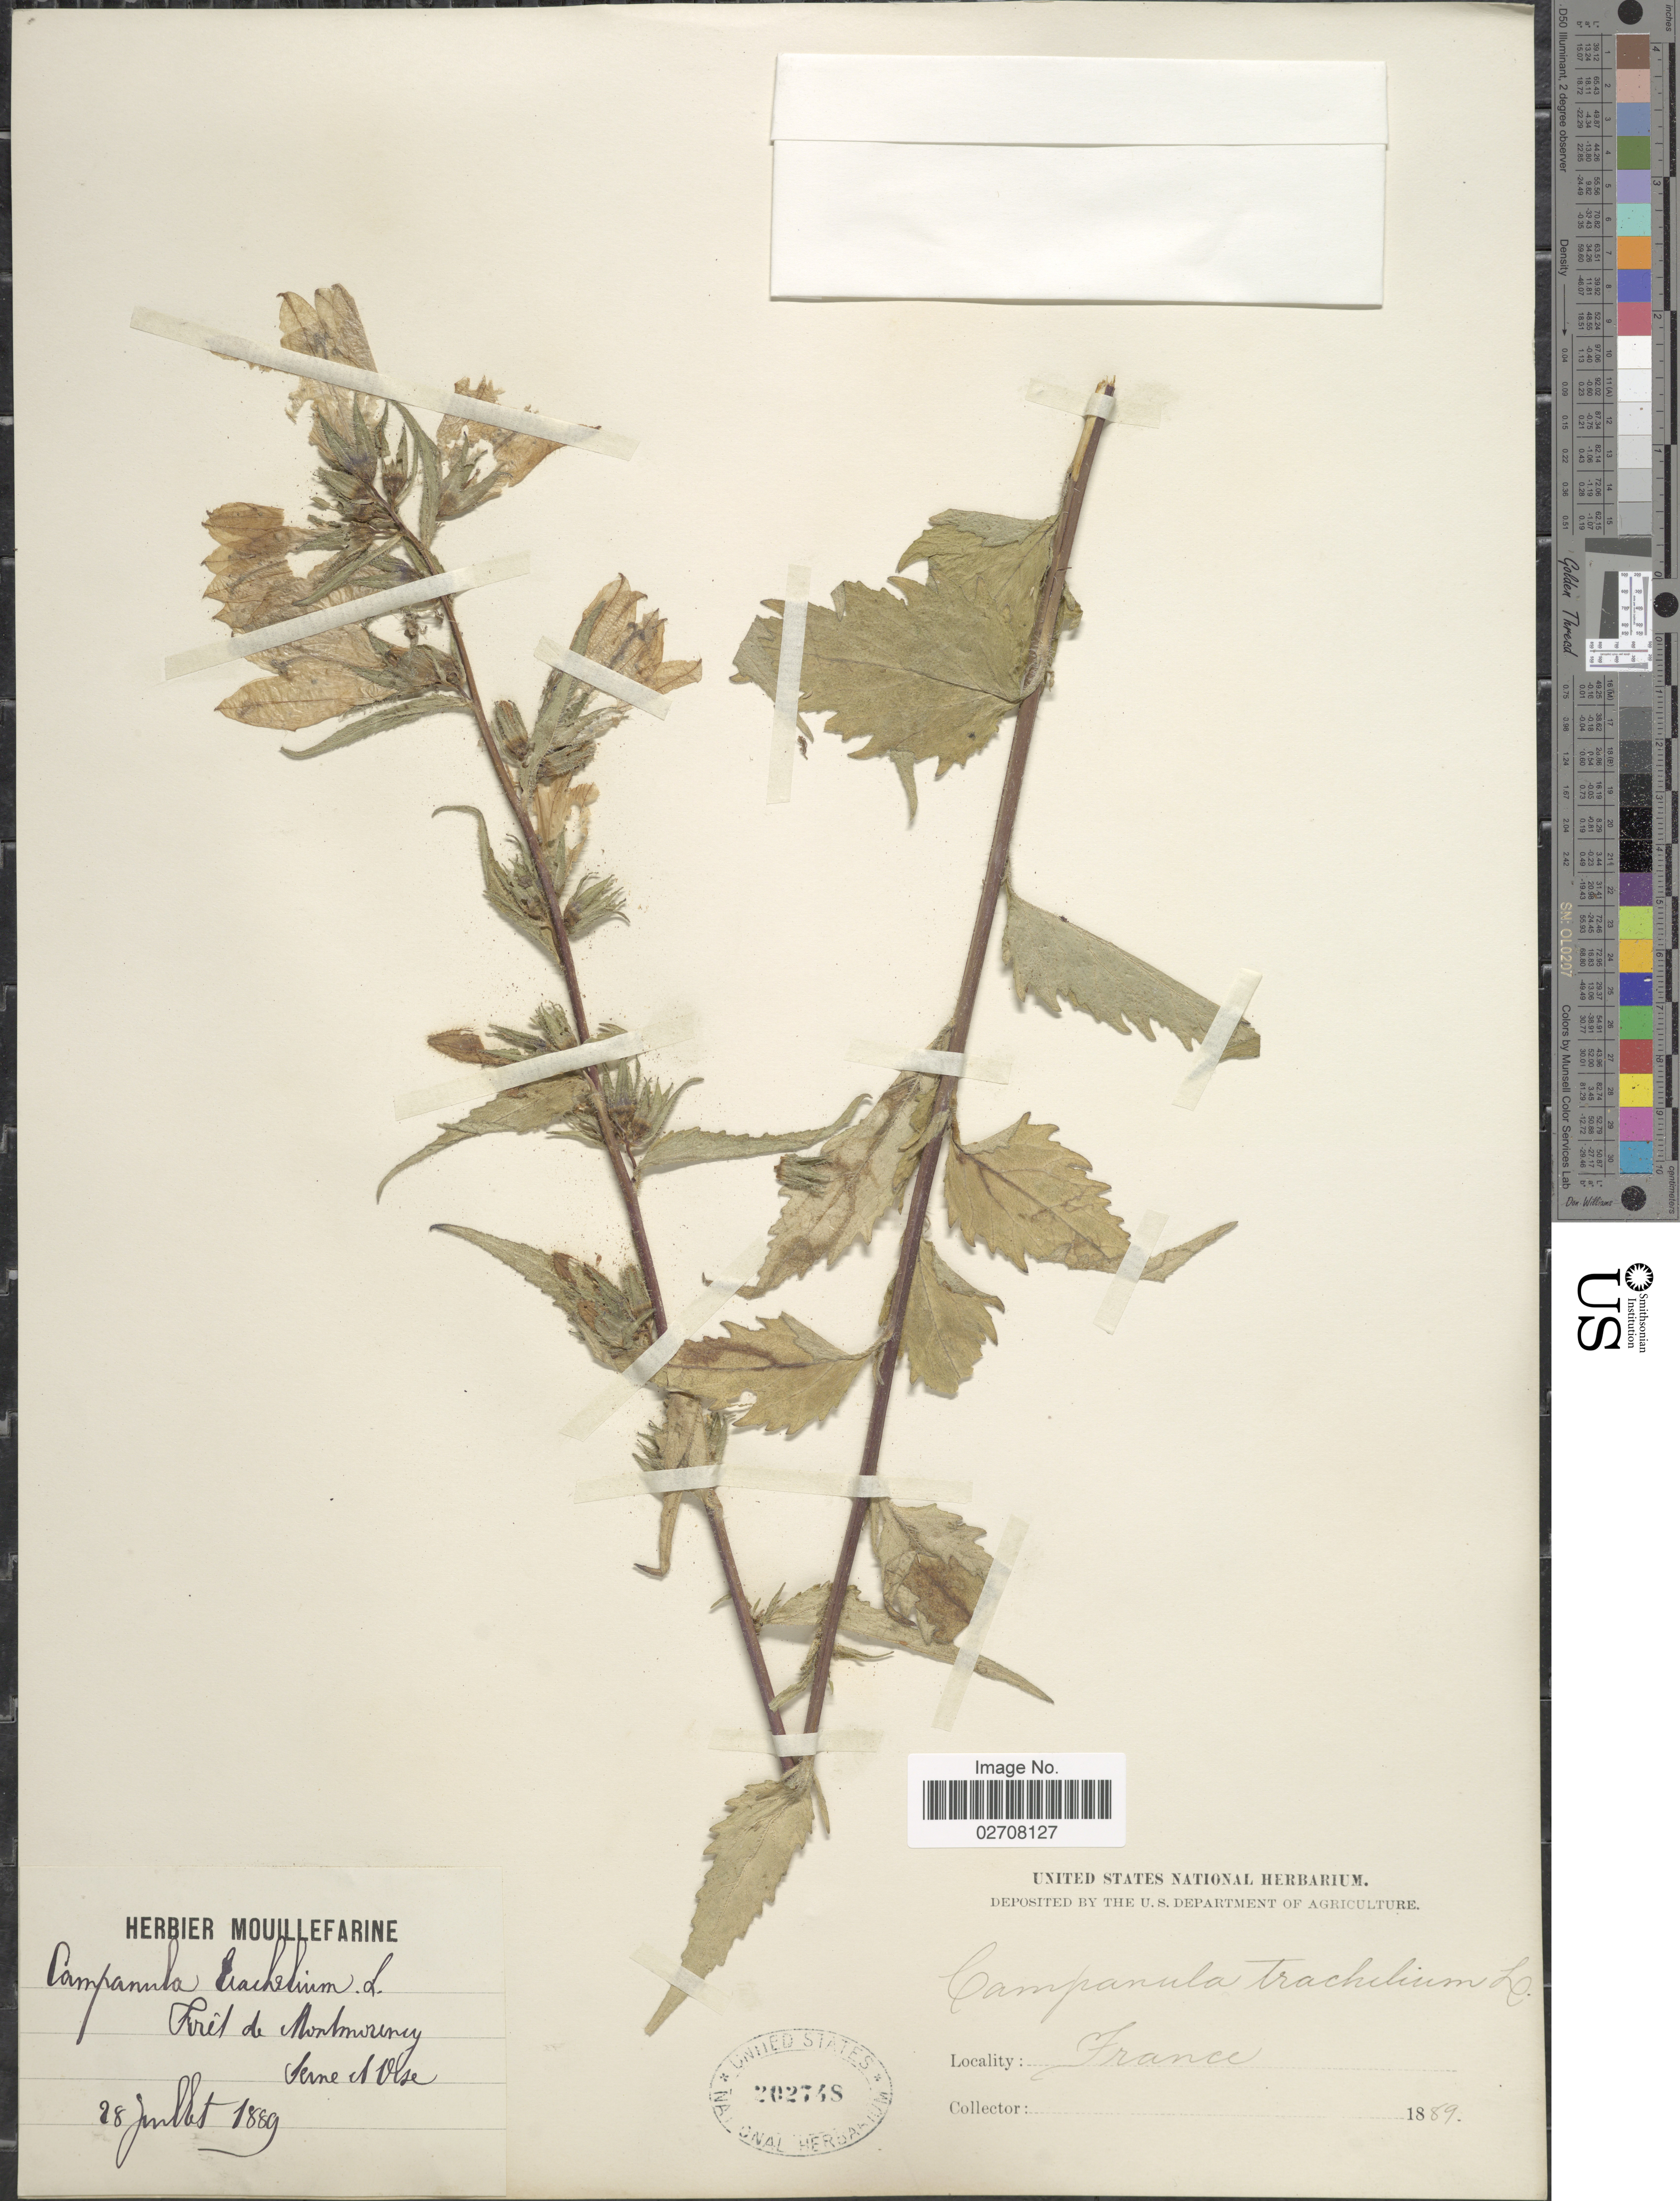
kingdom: Plantae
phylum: Tracheophyta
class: Magnoliopsida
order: Asterales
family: Campanulaceae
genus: Campanula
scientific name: Campanula trachelium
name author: L.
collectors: ex herb. Mouillefarine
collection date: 1889-07-28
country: France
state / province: Île-de-France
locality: Forêt de Montmorency, Seine et Oise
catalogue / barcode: US 202748